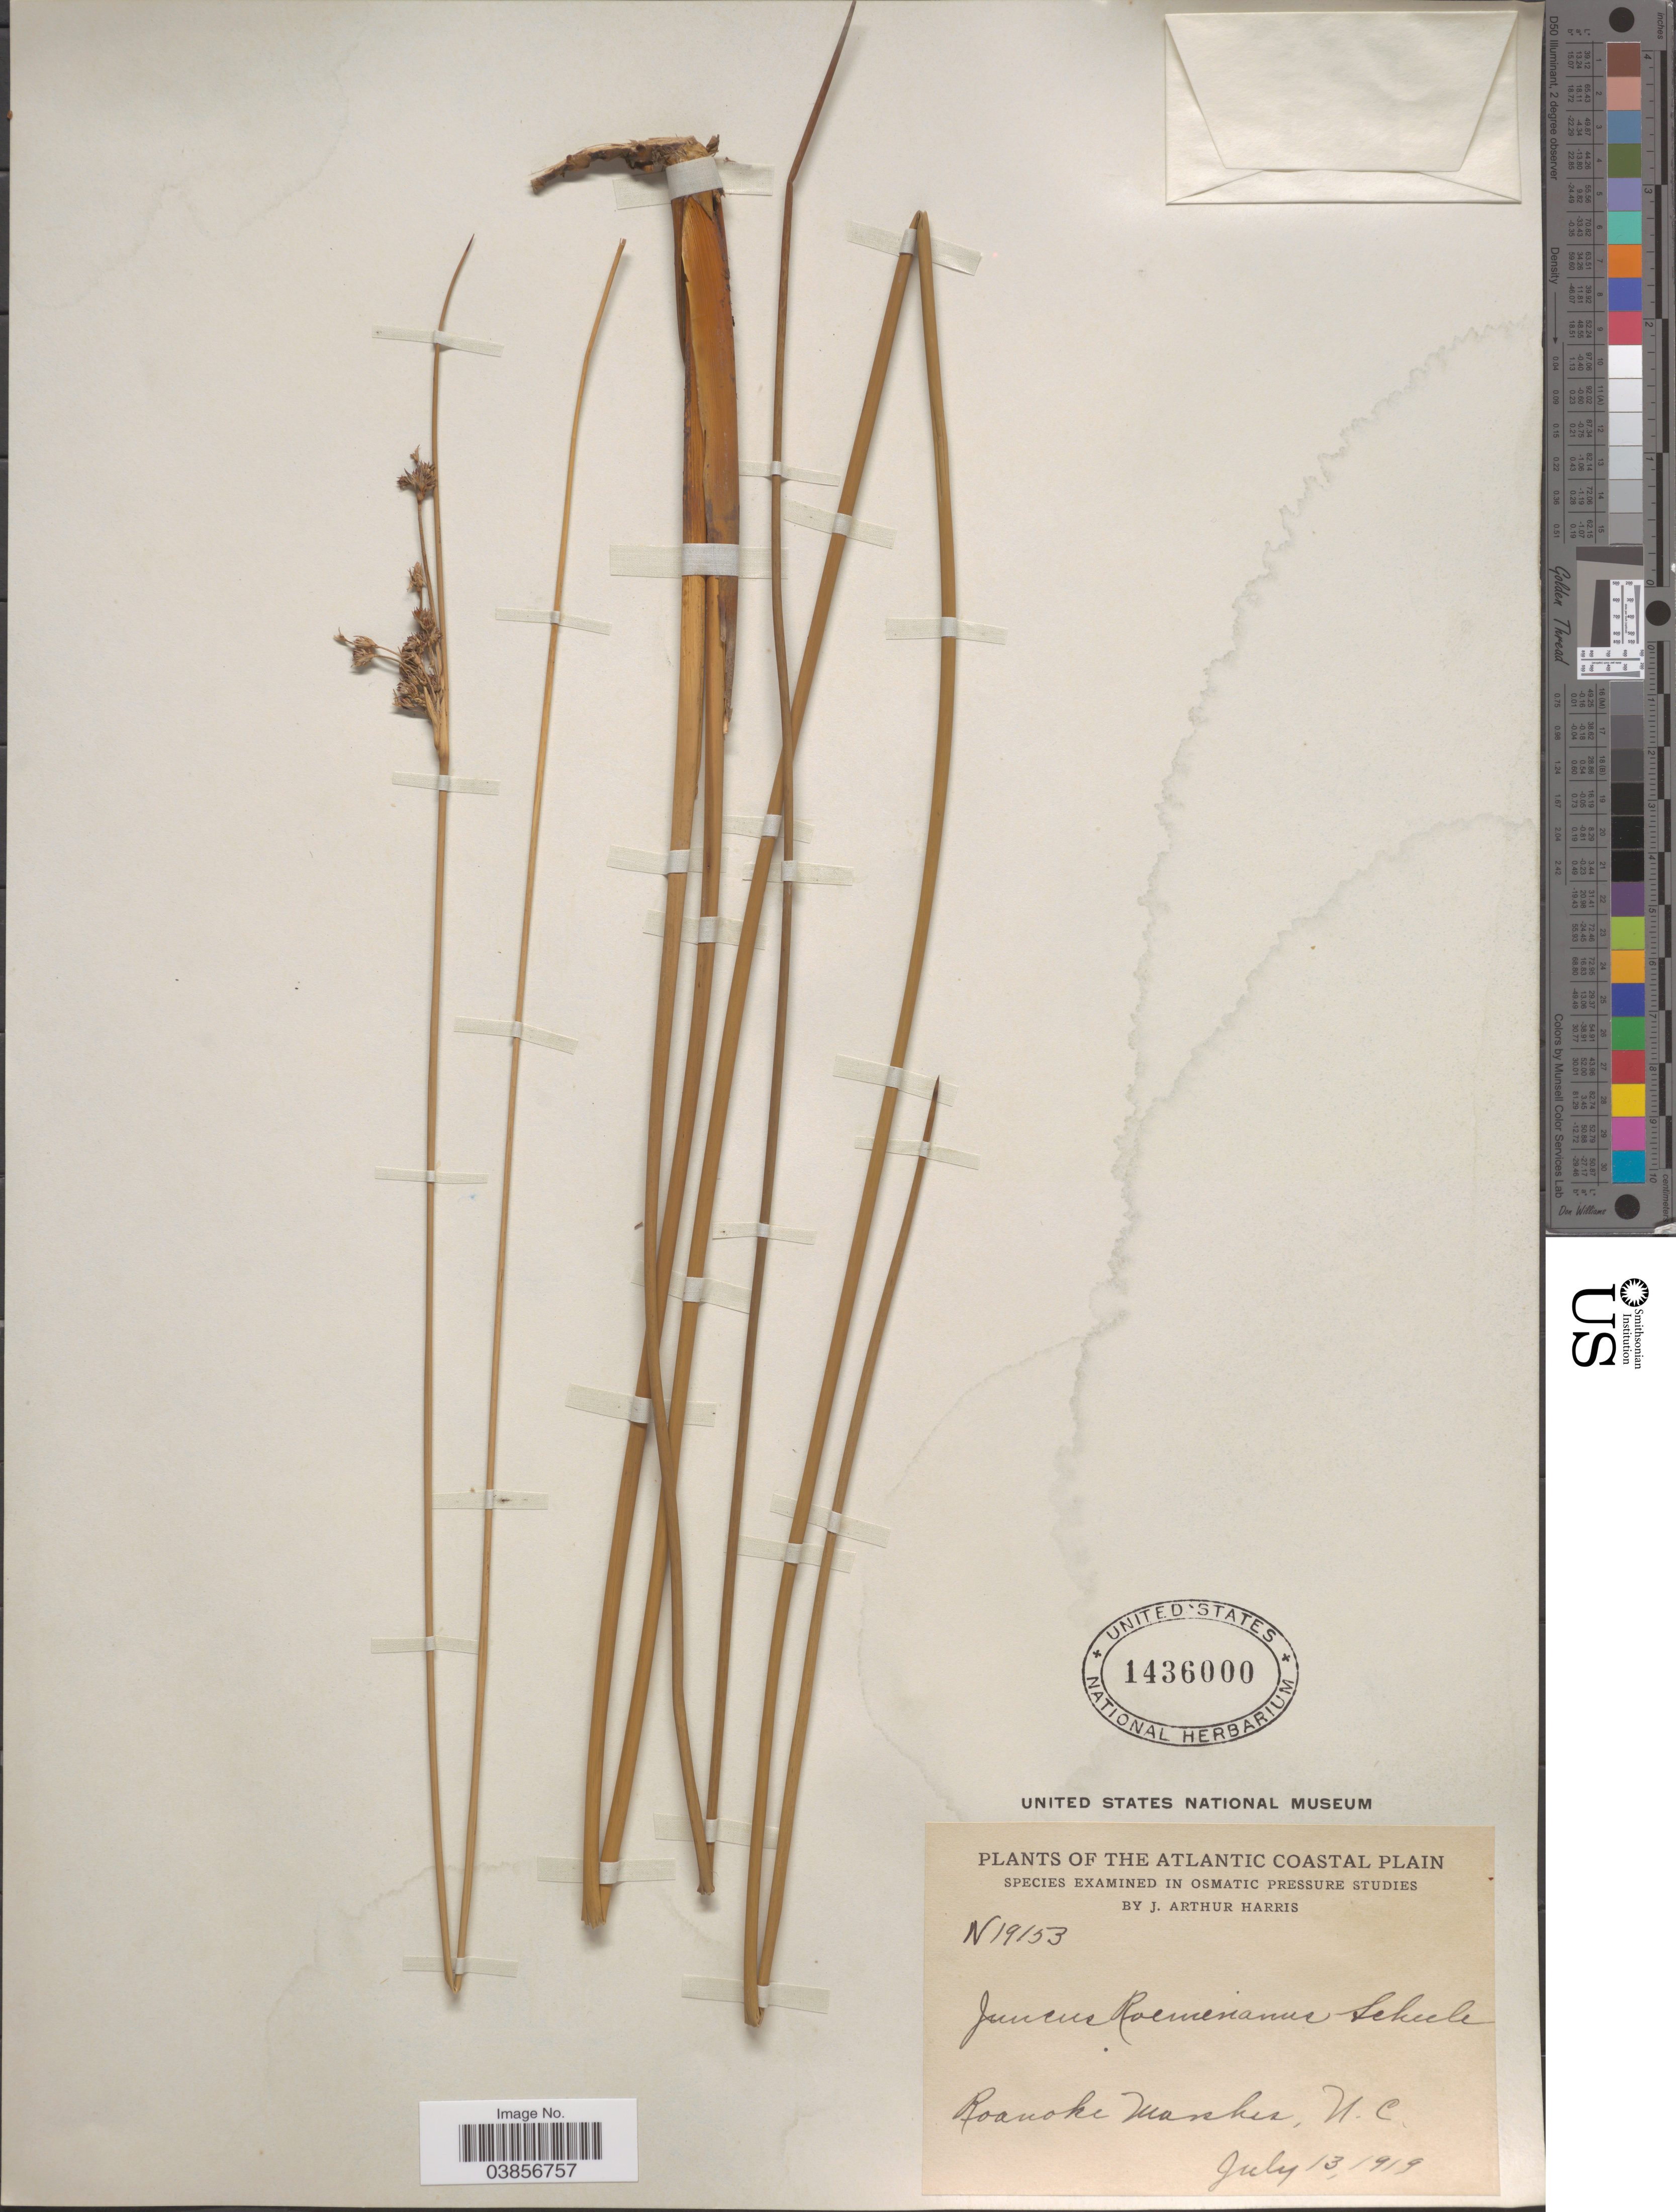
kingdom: Plantae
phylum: Tracheophyta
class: Liliopsida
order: Poales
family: Juncaceae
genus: Juncus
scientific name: Juncus roemerianus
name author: Scheele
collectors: J. A. Harris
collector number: N19153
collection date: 1919-07-13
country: United States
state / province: North Carolina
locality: The Atlantic Coastal Plain. Roanoke Marshes.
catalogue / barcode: US 1436000